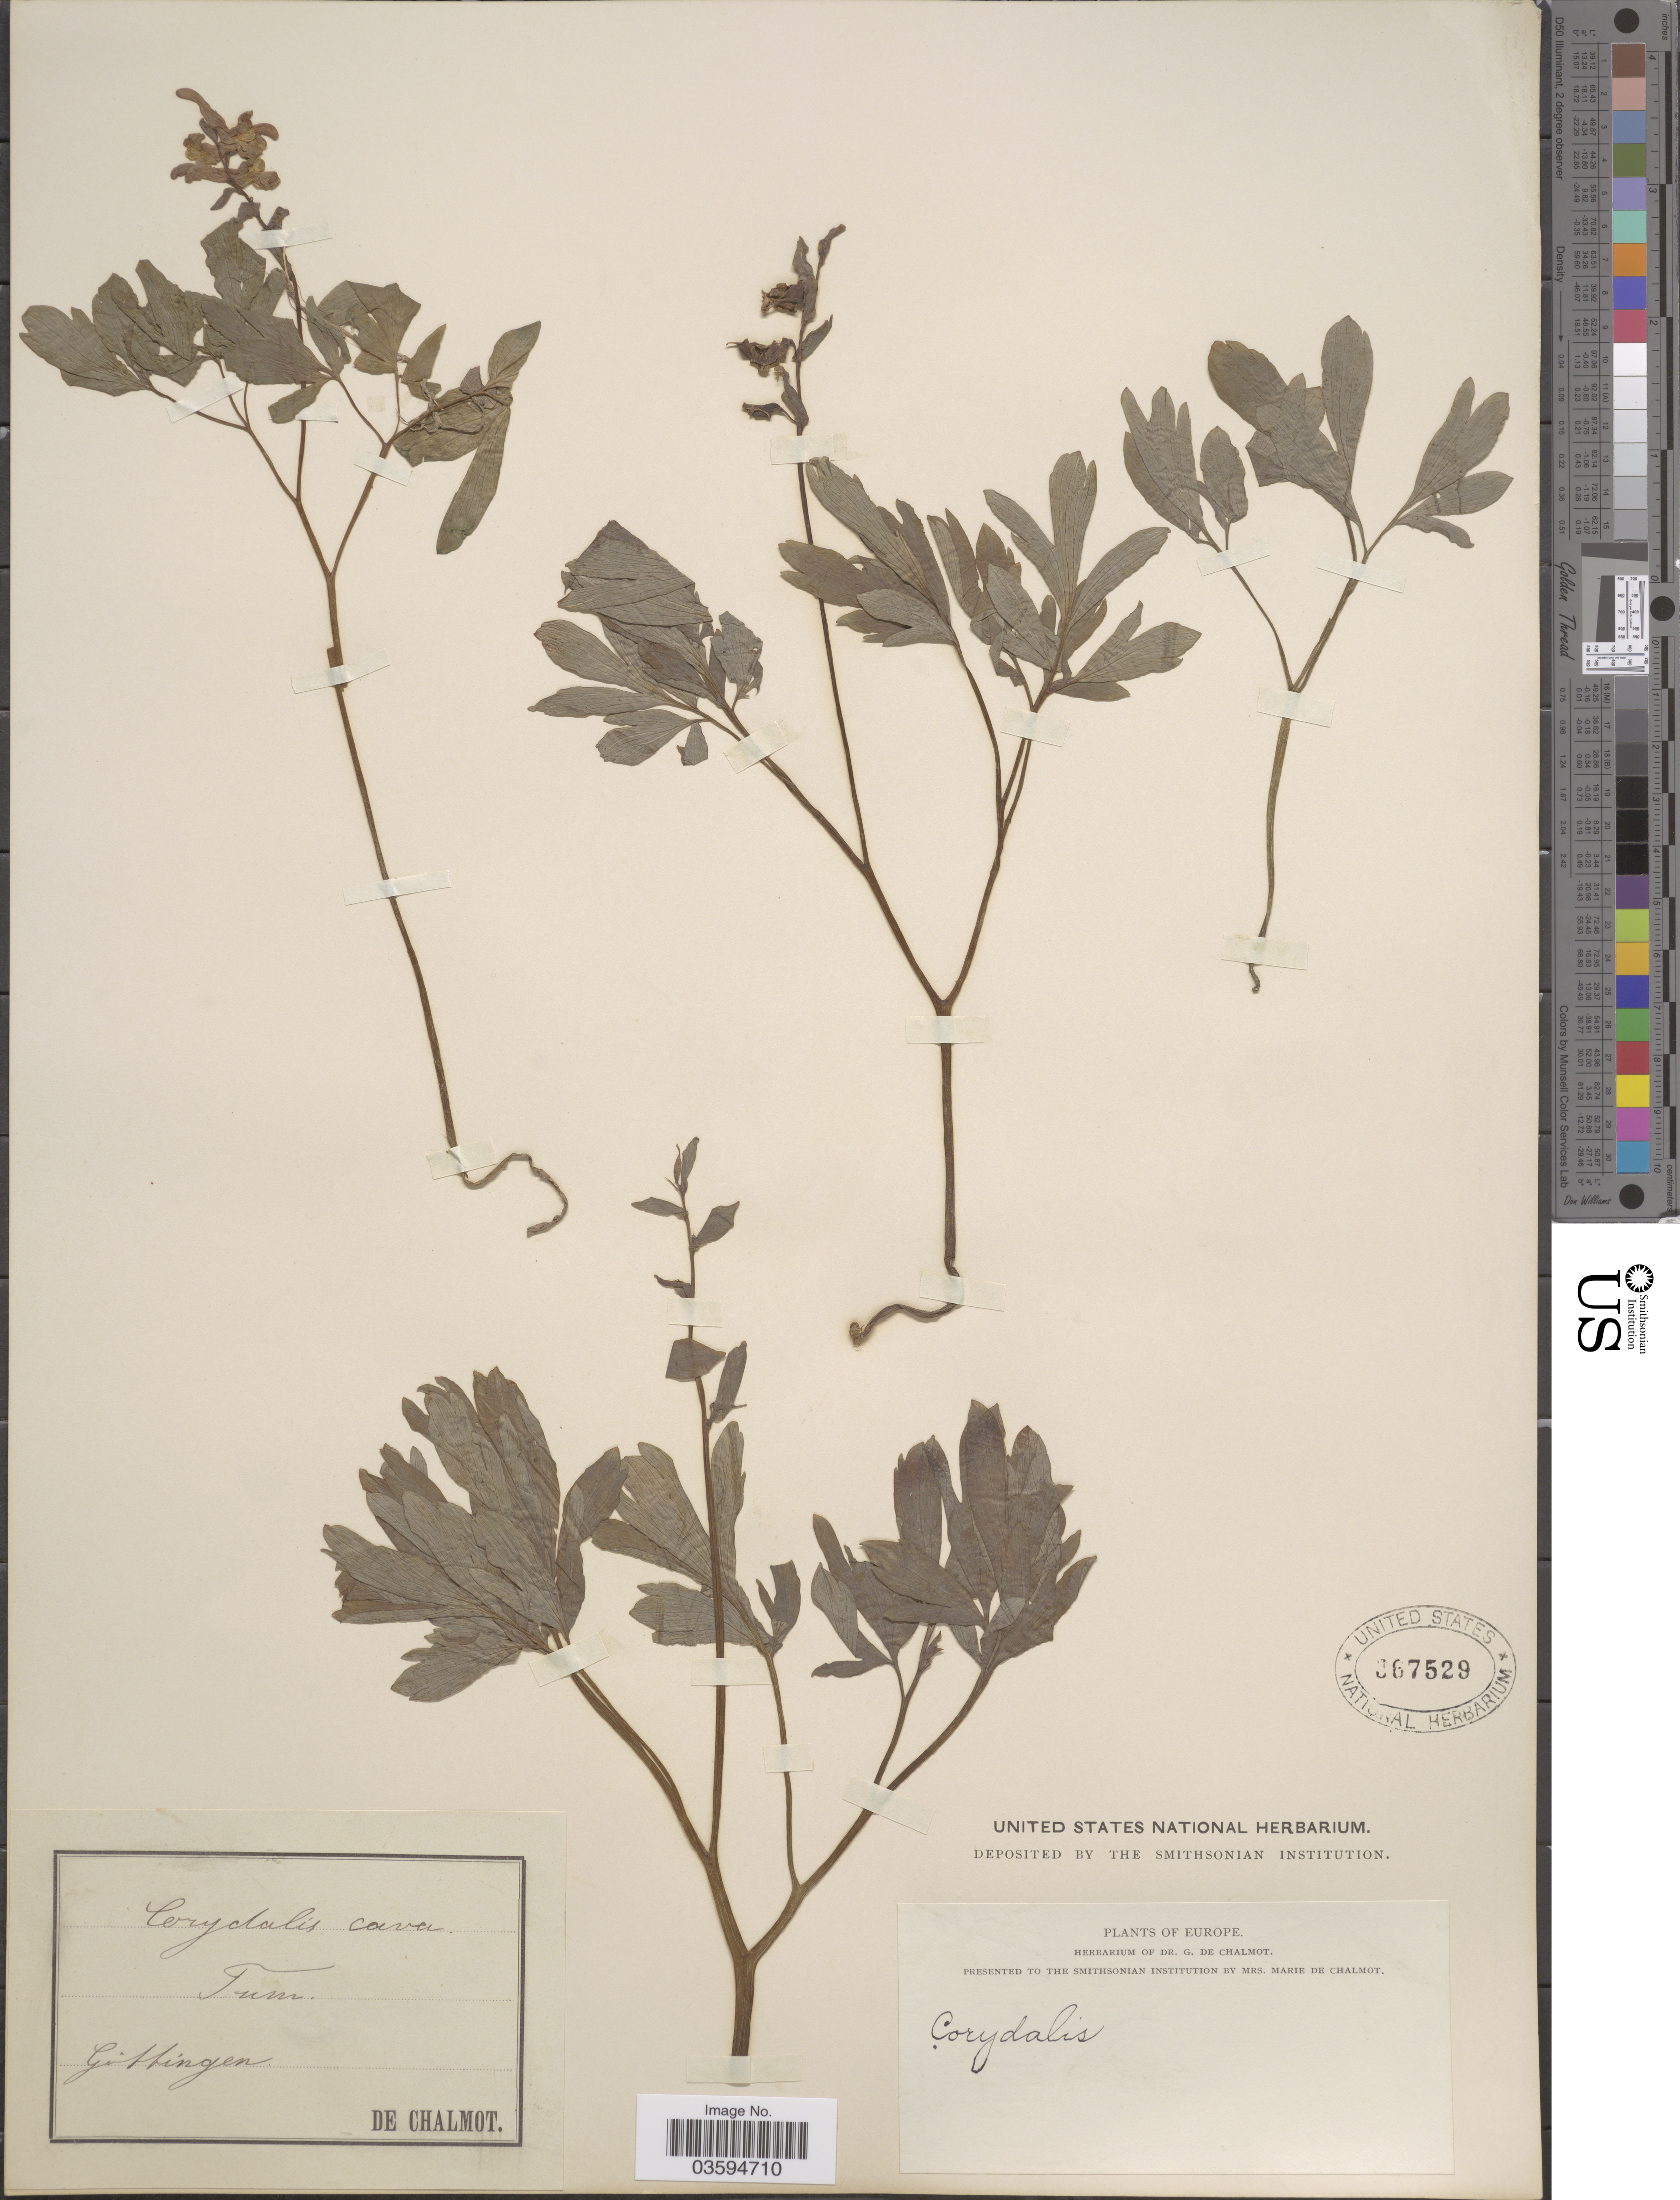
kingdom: Plantae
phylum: Tracheophyta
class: Magnoliopsida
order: Ranunculales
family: Papaveraceae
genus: Corydalis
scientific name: Corydalis cava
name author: Schweigger & Körte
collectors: G. de Chalmot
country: Germany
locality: Europe. Tum [interpreted]. Gottingen.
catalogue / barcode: US 367529